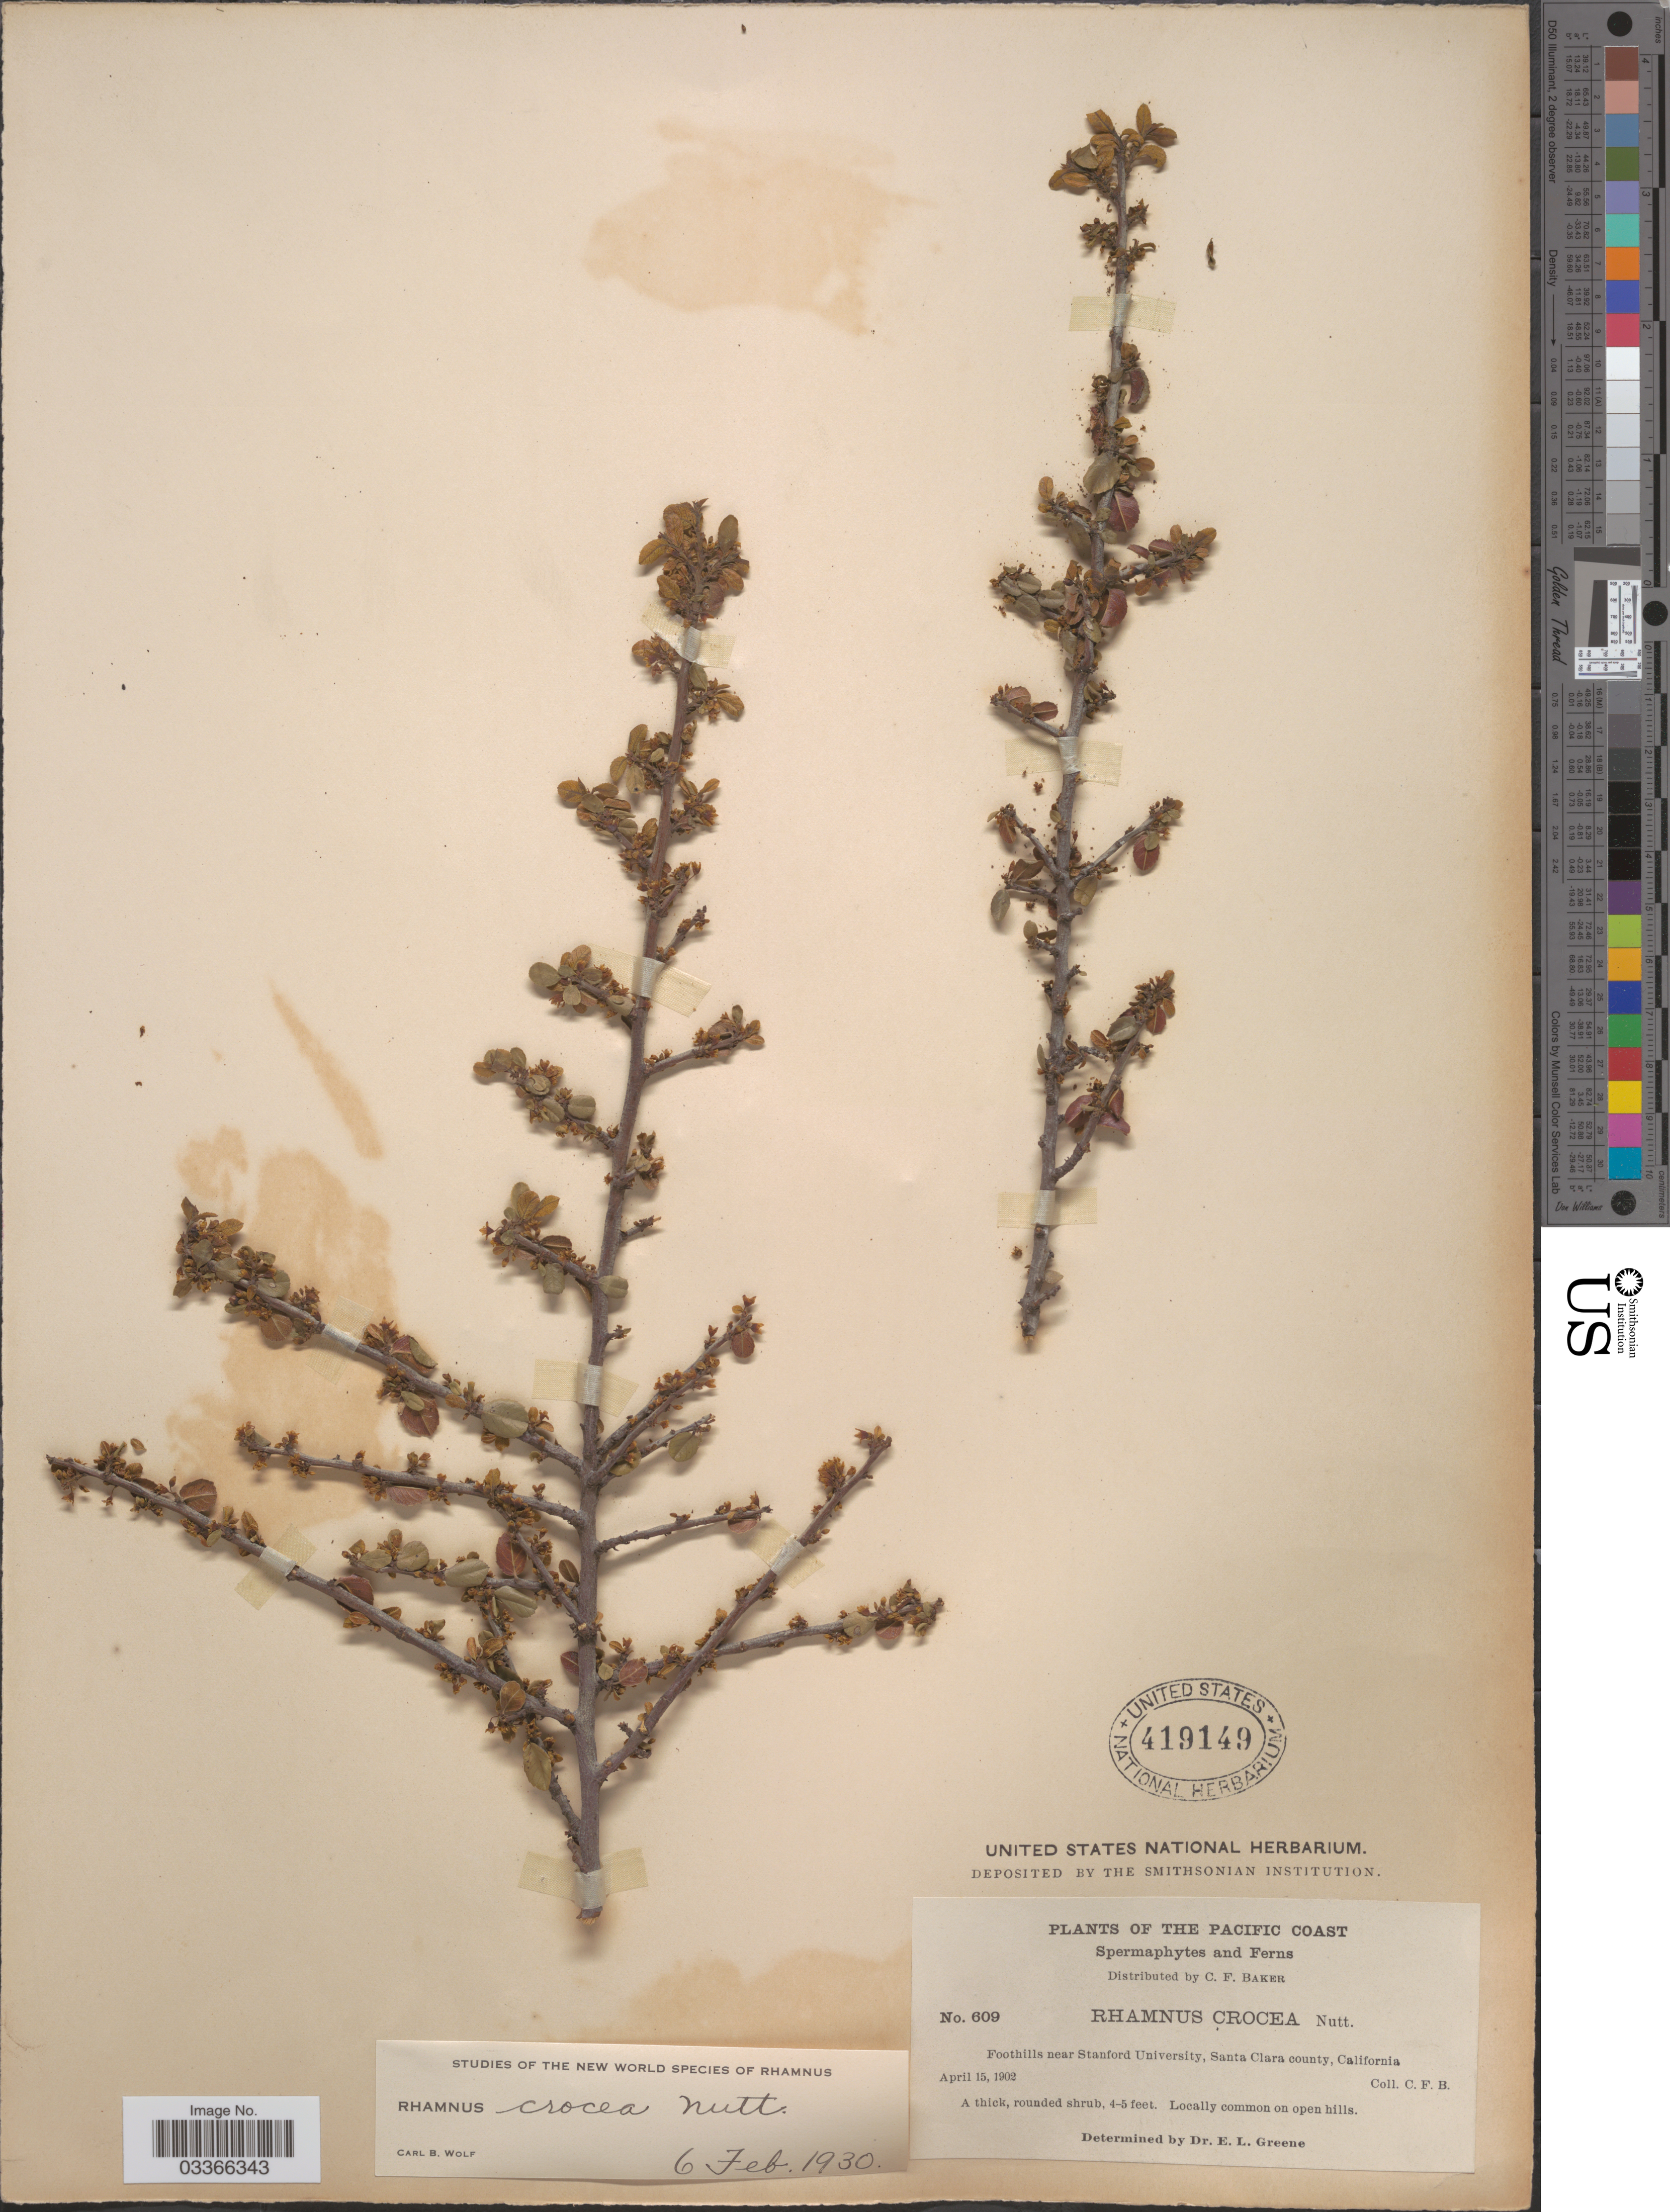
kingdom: Plantae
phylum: Tracheophyta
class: Magnoliopsida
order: Rosales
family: Rhamnaceae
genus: Rhamnus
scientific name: Rhamnus crocea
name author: Nutt.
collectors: C. F. Baker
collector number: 609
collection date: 1902-04-15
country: United States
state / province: California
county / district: Santa Clara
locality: The Pacific Coast. Foothills near Stanford University, Santa Clara county.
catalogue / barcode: US 419149